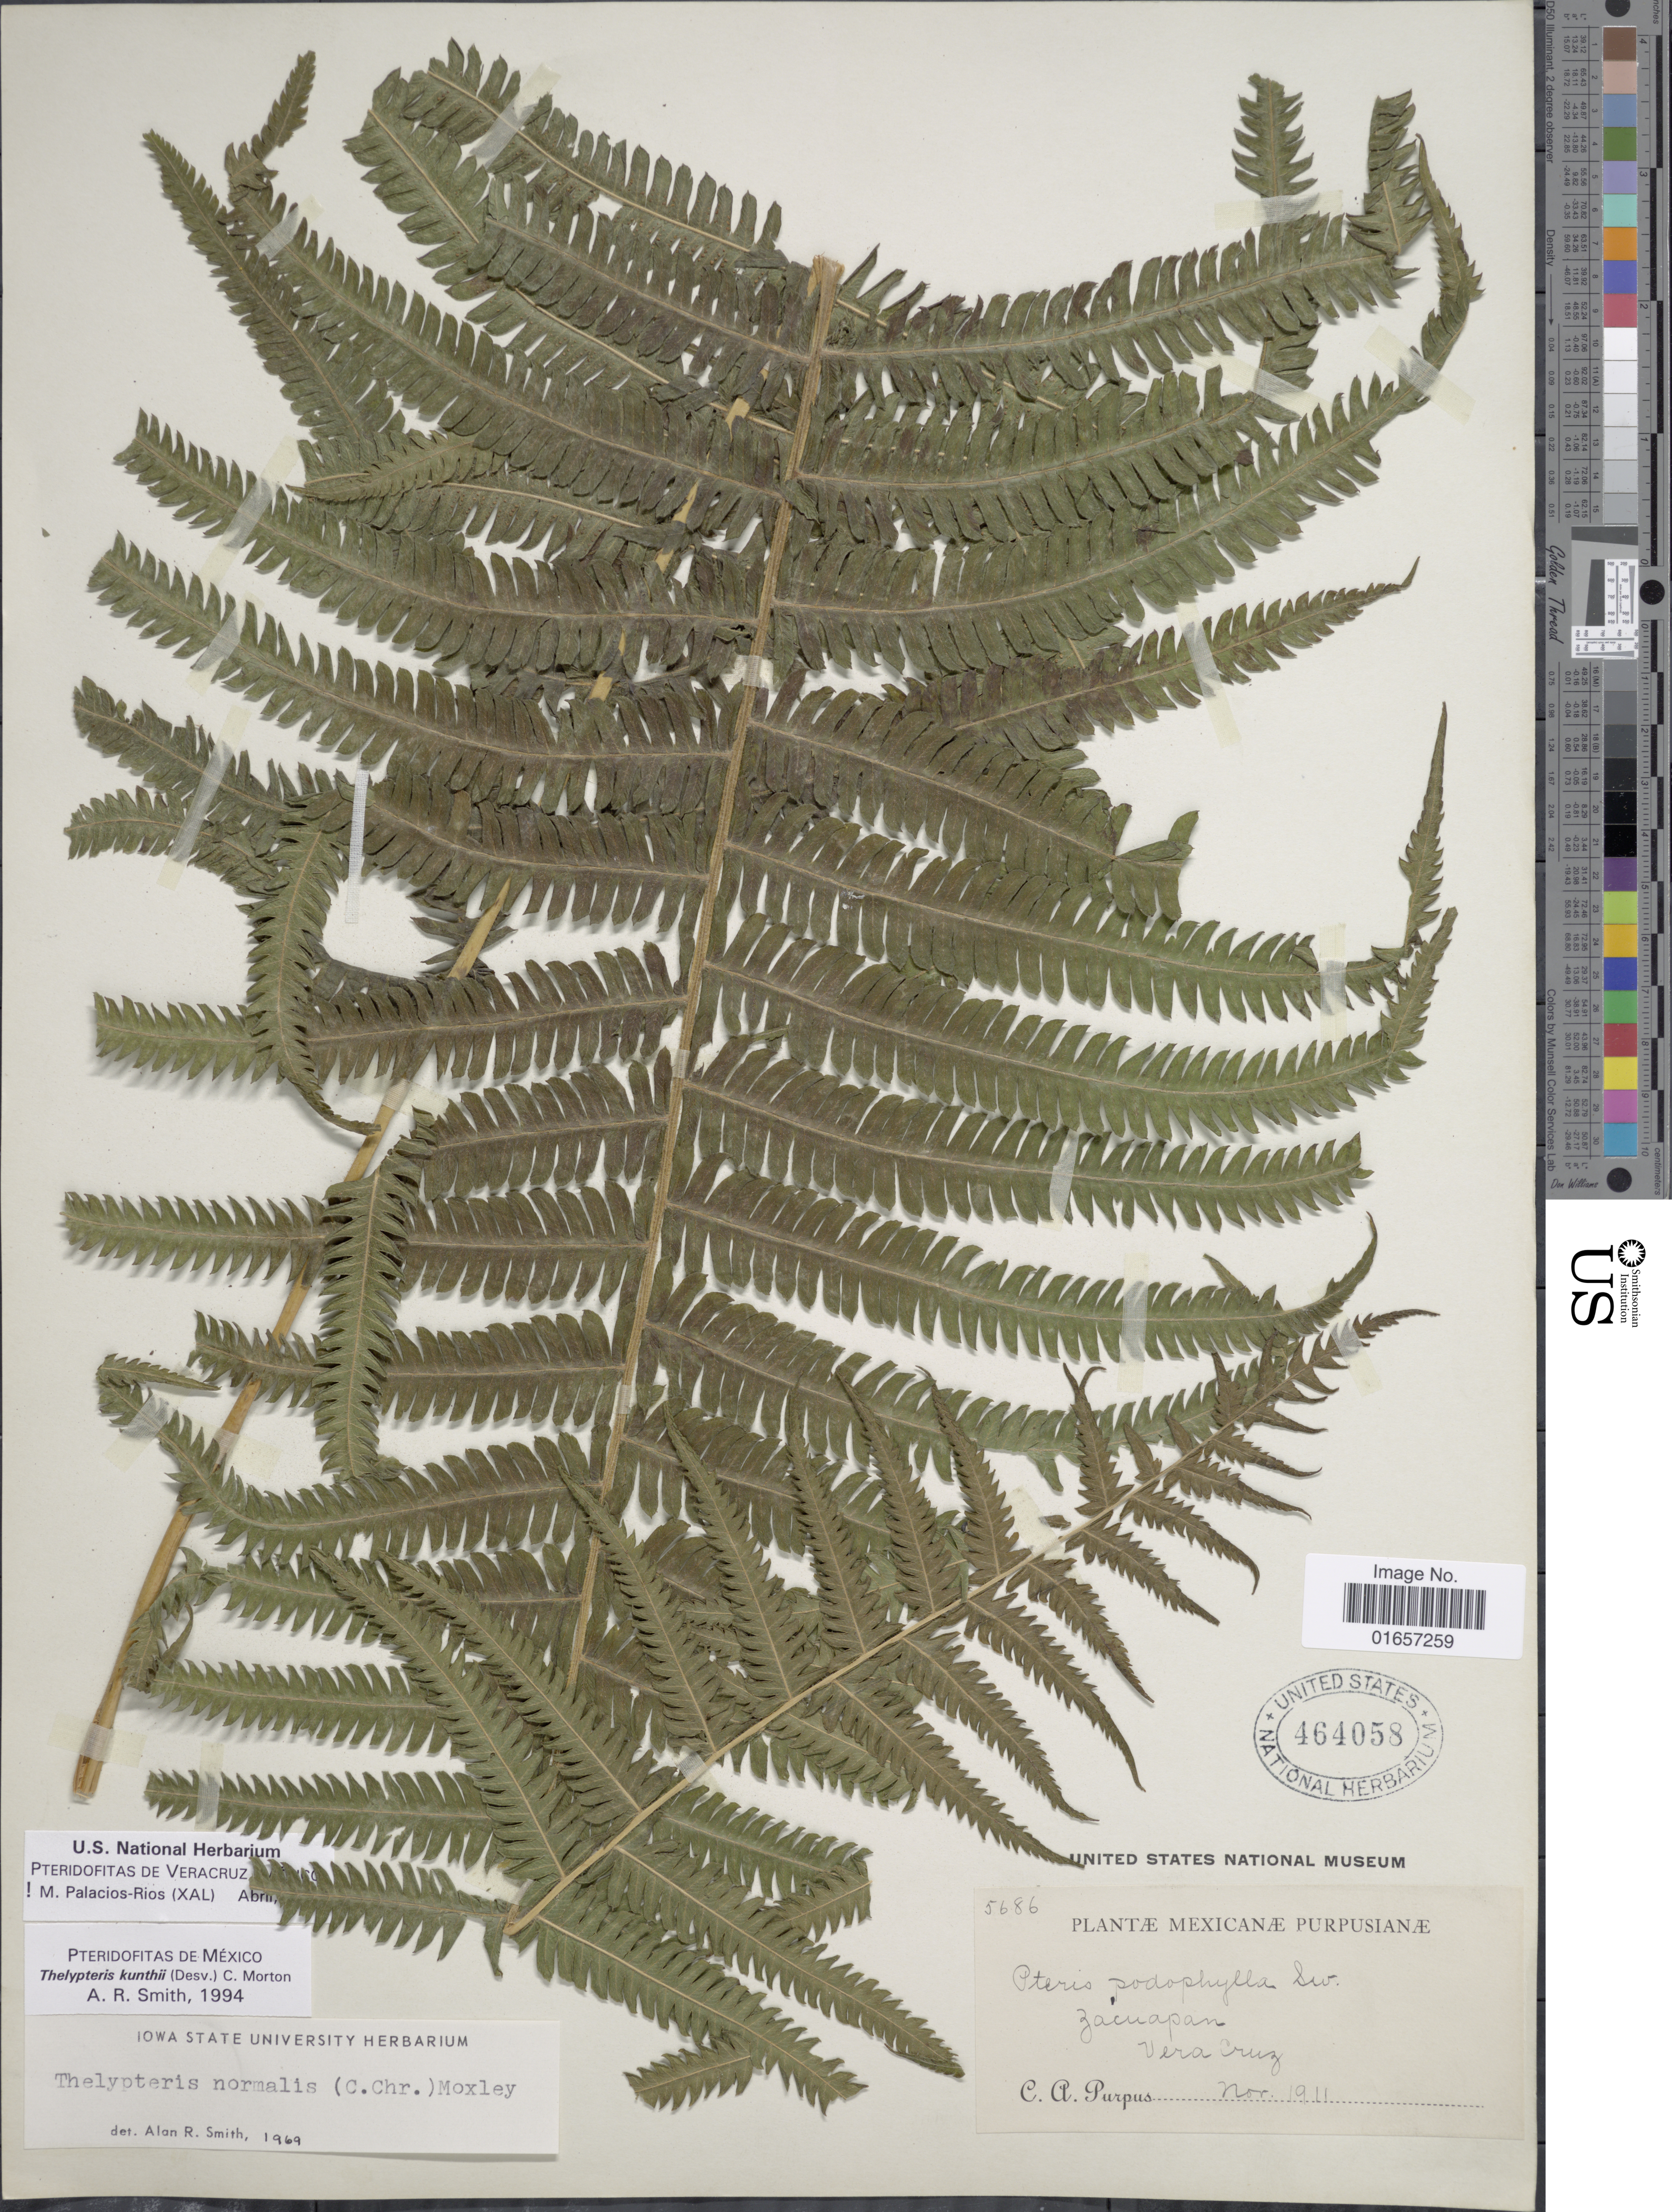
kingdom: Plantae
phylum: Tracheophyta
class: Polypodiopsida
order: Polypodiales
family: Thelypteridaceae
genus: Christella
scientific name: Christella kunthii comb. ined.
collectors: C. A. Purpus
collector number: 5686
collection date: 1911-11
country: Mexico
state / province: Veracruz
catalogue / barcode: US 464058